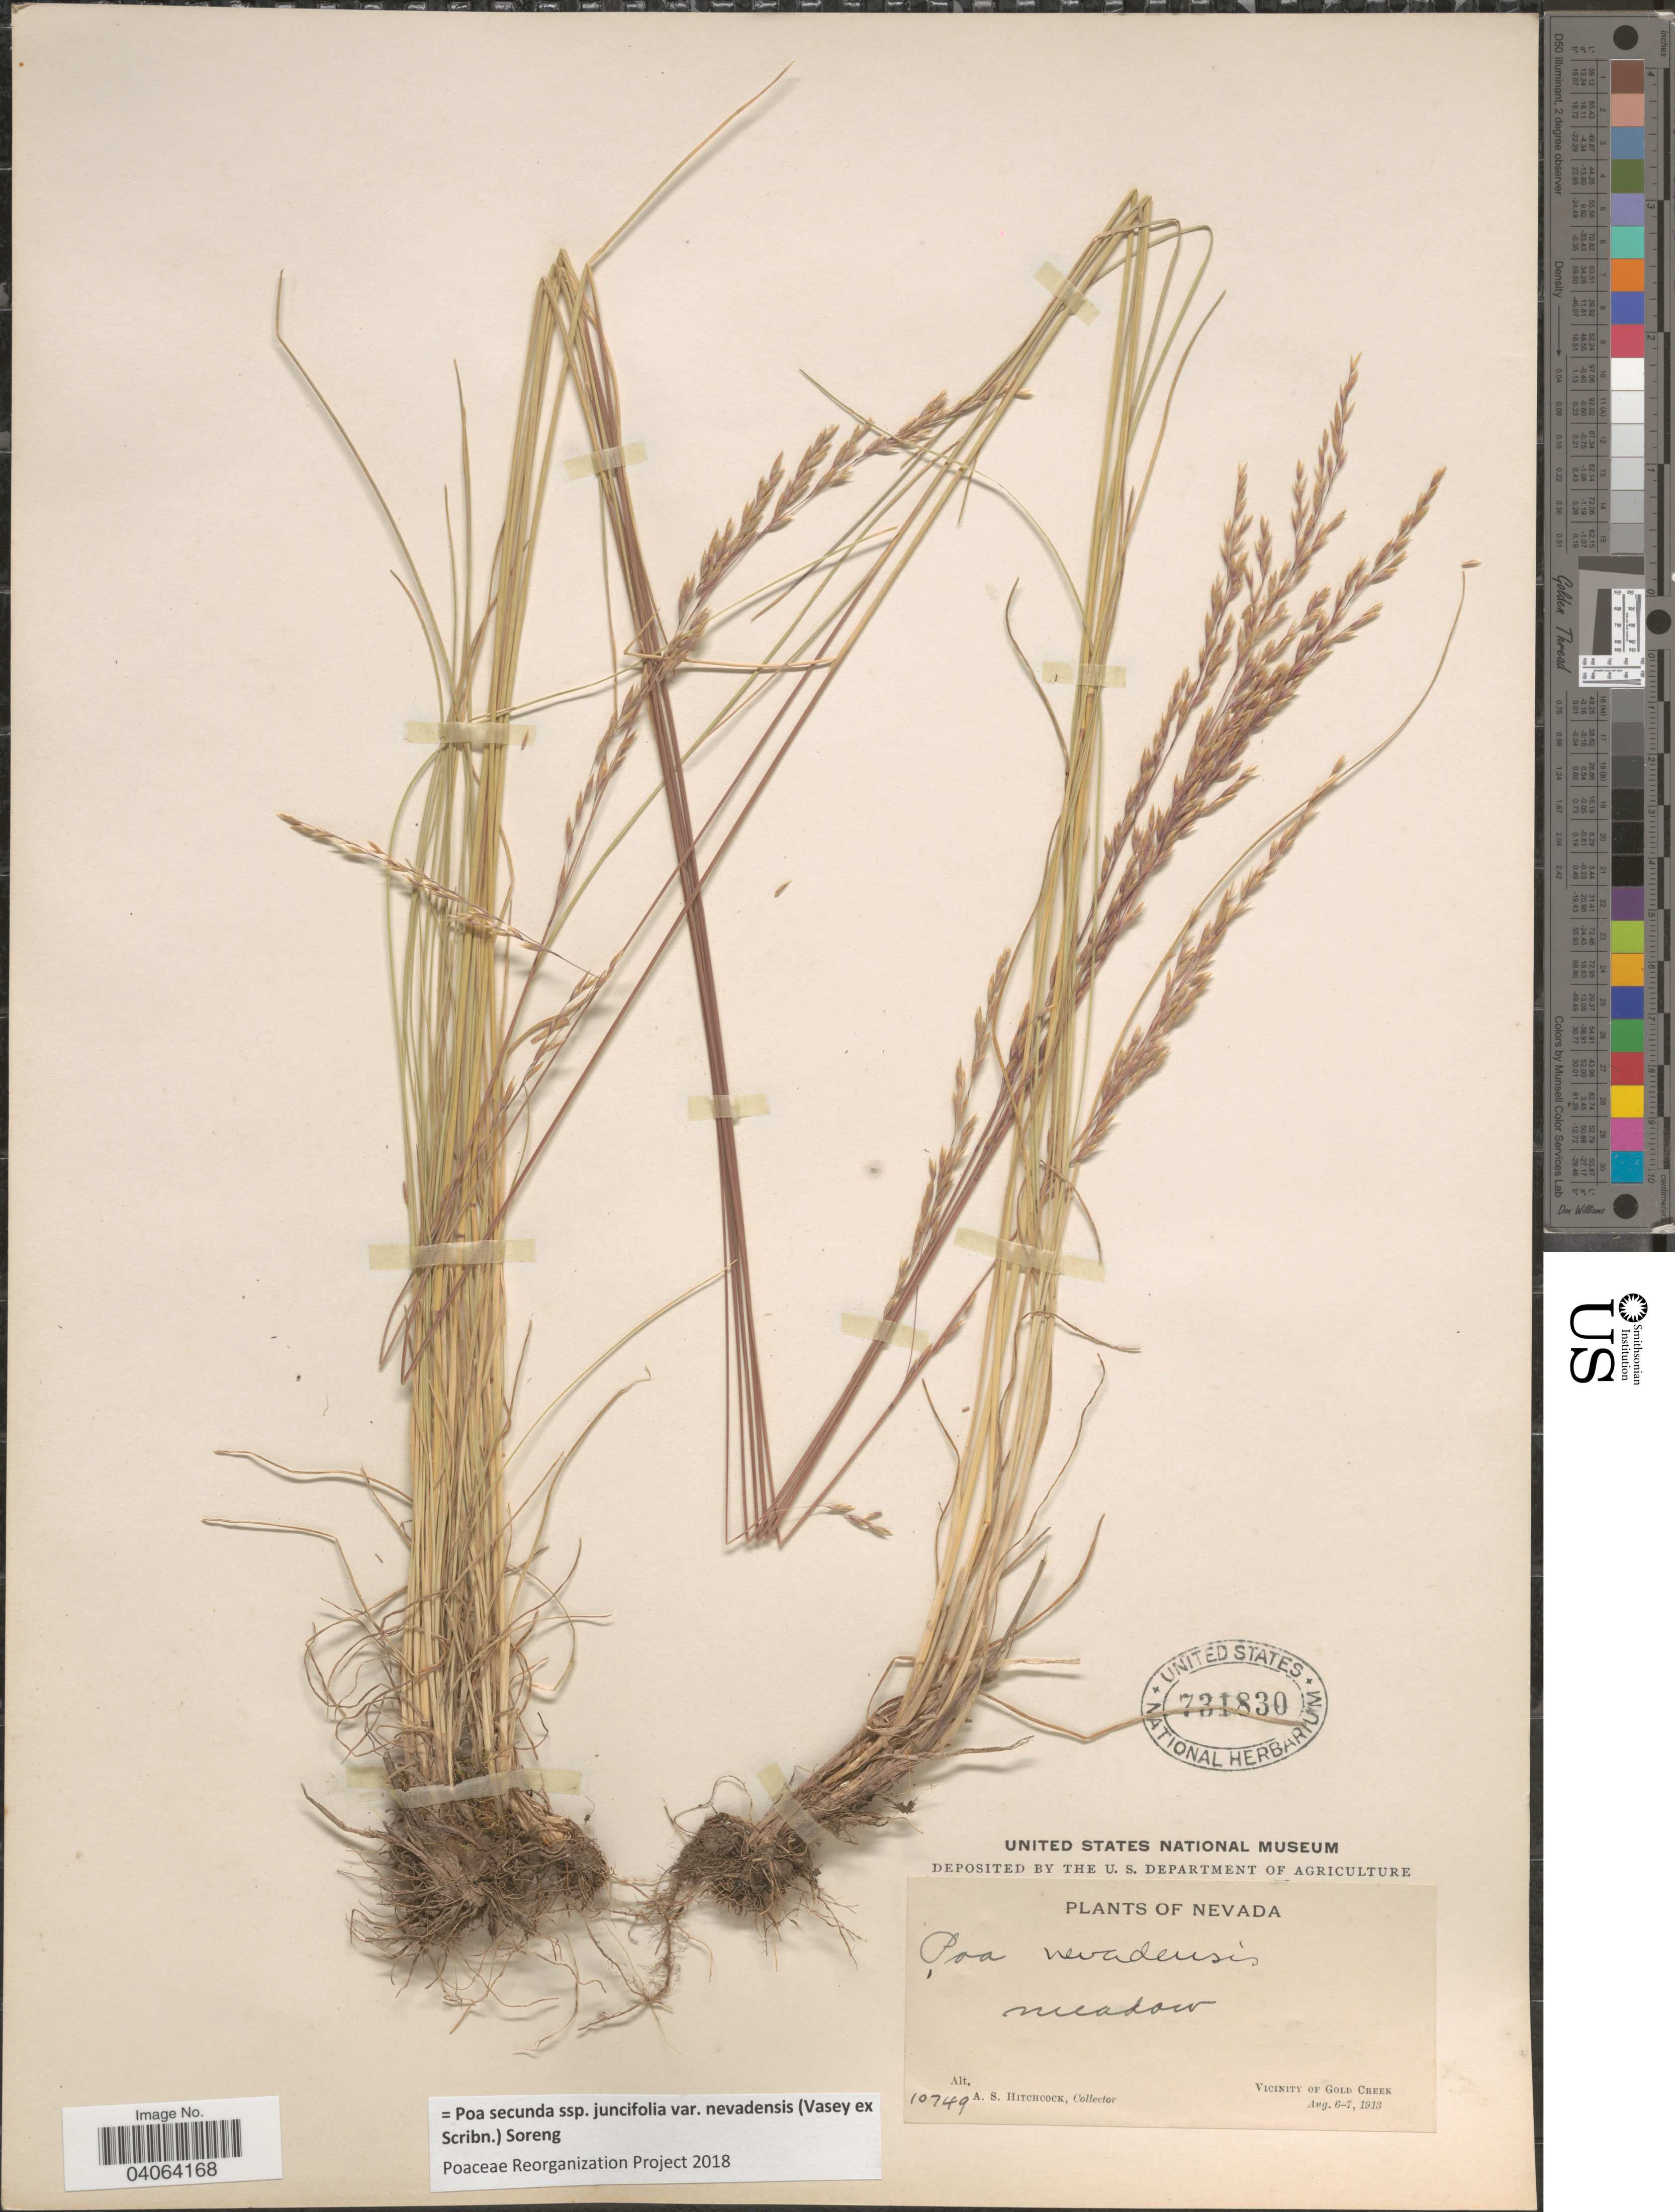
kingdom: Plantae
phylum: Tracheophyta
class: Liliopsida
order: Poales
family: Poaceae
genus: Poa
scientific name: Poa secunda subsp. juncifolia var. nevadensis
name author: (Vasey ex Scribn.) Soreng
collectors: A. S. Hitchcock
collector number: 10749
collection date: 1913-08-06/1913-08-07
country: United States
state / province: Nevada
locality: Vicinity of Gold Creek.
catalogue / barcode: US 731830